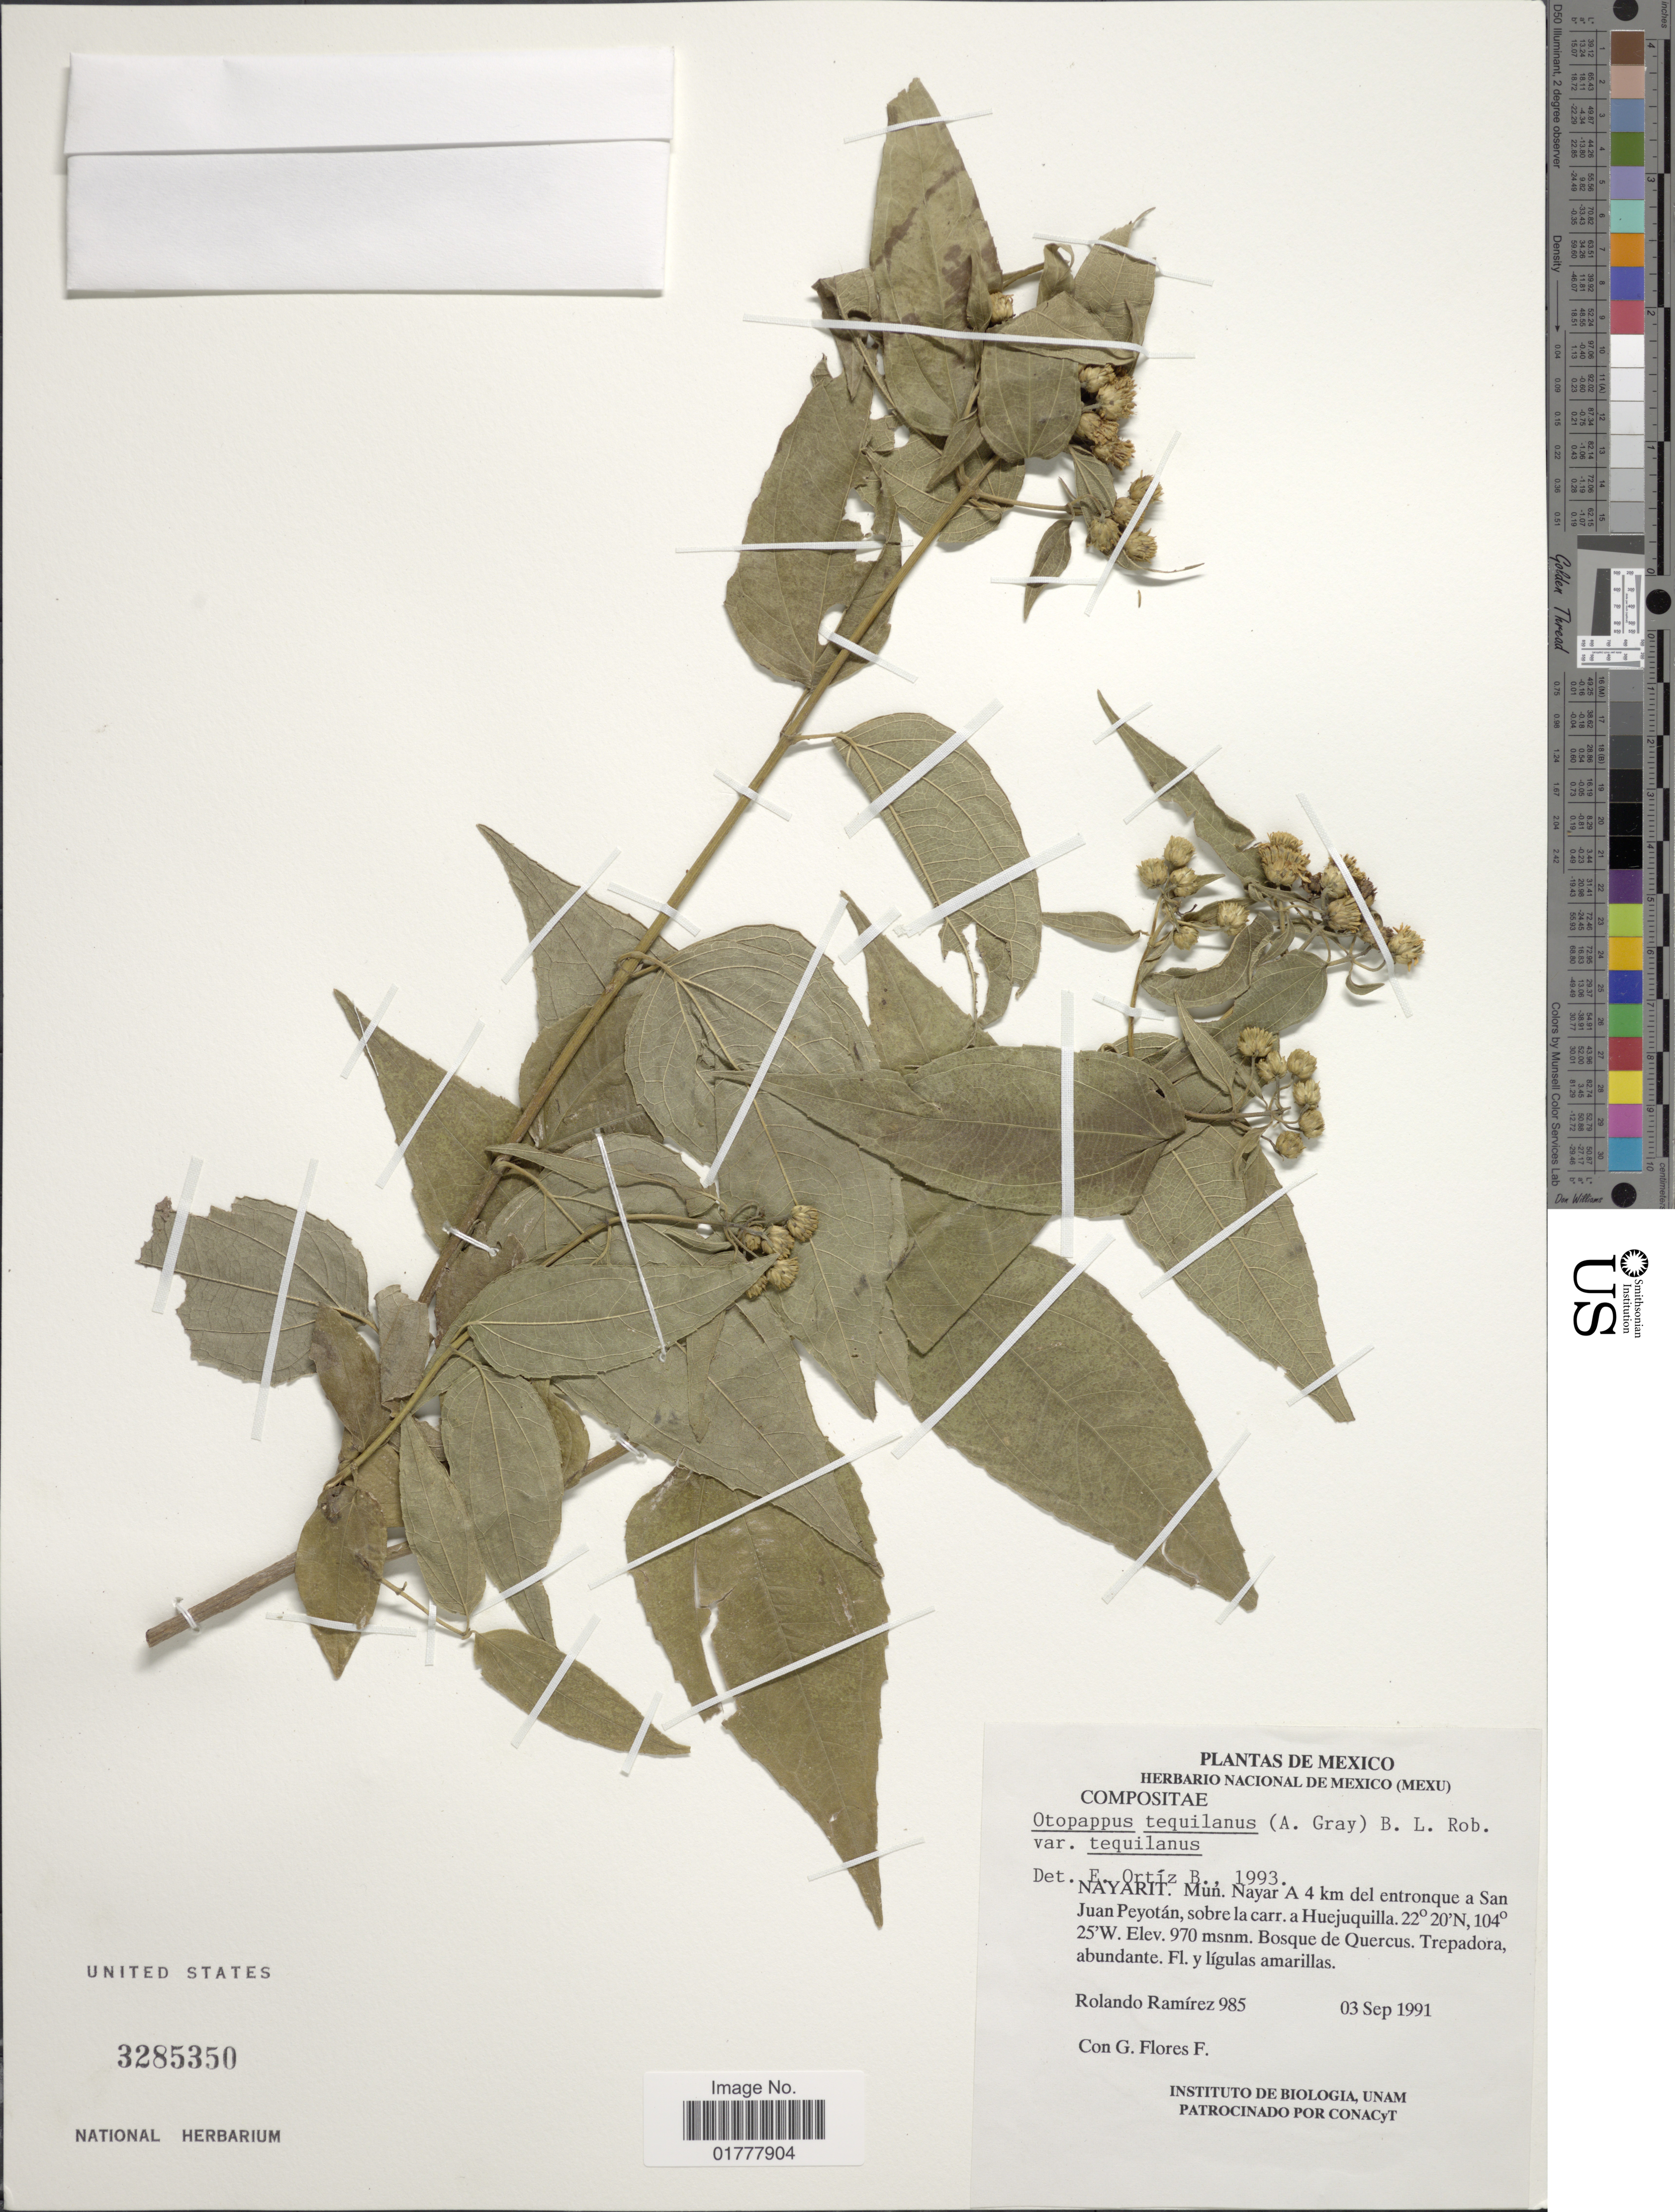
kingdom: Plantae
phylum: Tracheophyta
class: Magnoliopsida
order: Asterales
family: Asteraceae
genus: Otopappus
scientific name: Otopappus tequilanus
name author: (A. Gray) B.L. Rob.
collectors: R. Ramirez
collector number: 985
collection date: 1991-09-03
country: Mexico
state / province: Nayarit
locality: Nayarit. Mun. Nayar A 4 km del entronque a San JUan Peyotan, sobre la carr. a Huejuquilla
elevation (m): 970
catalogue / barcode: US 3285350